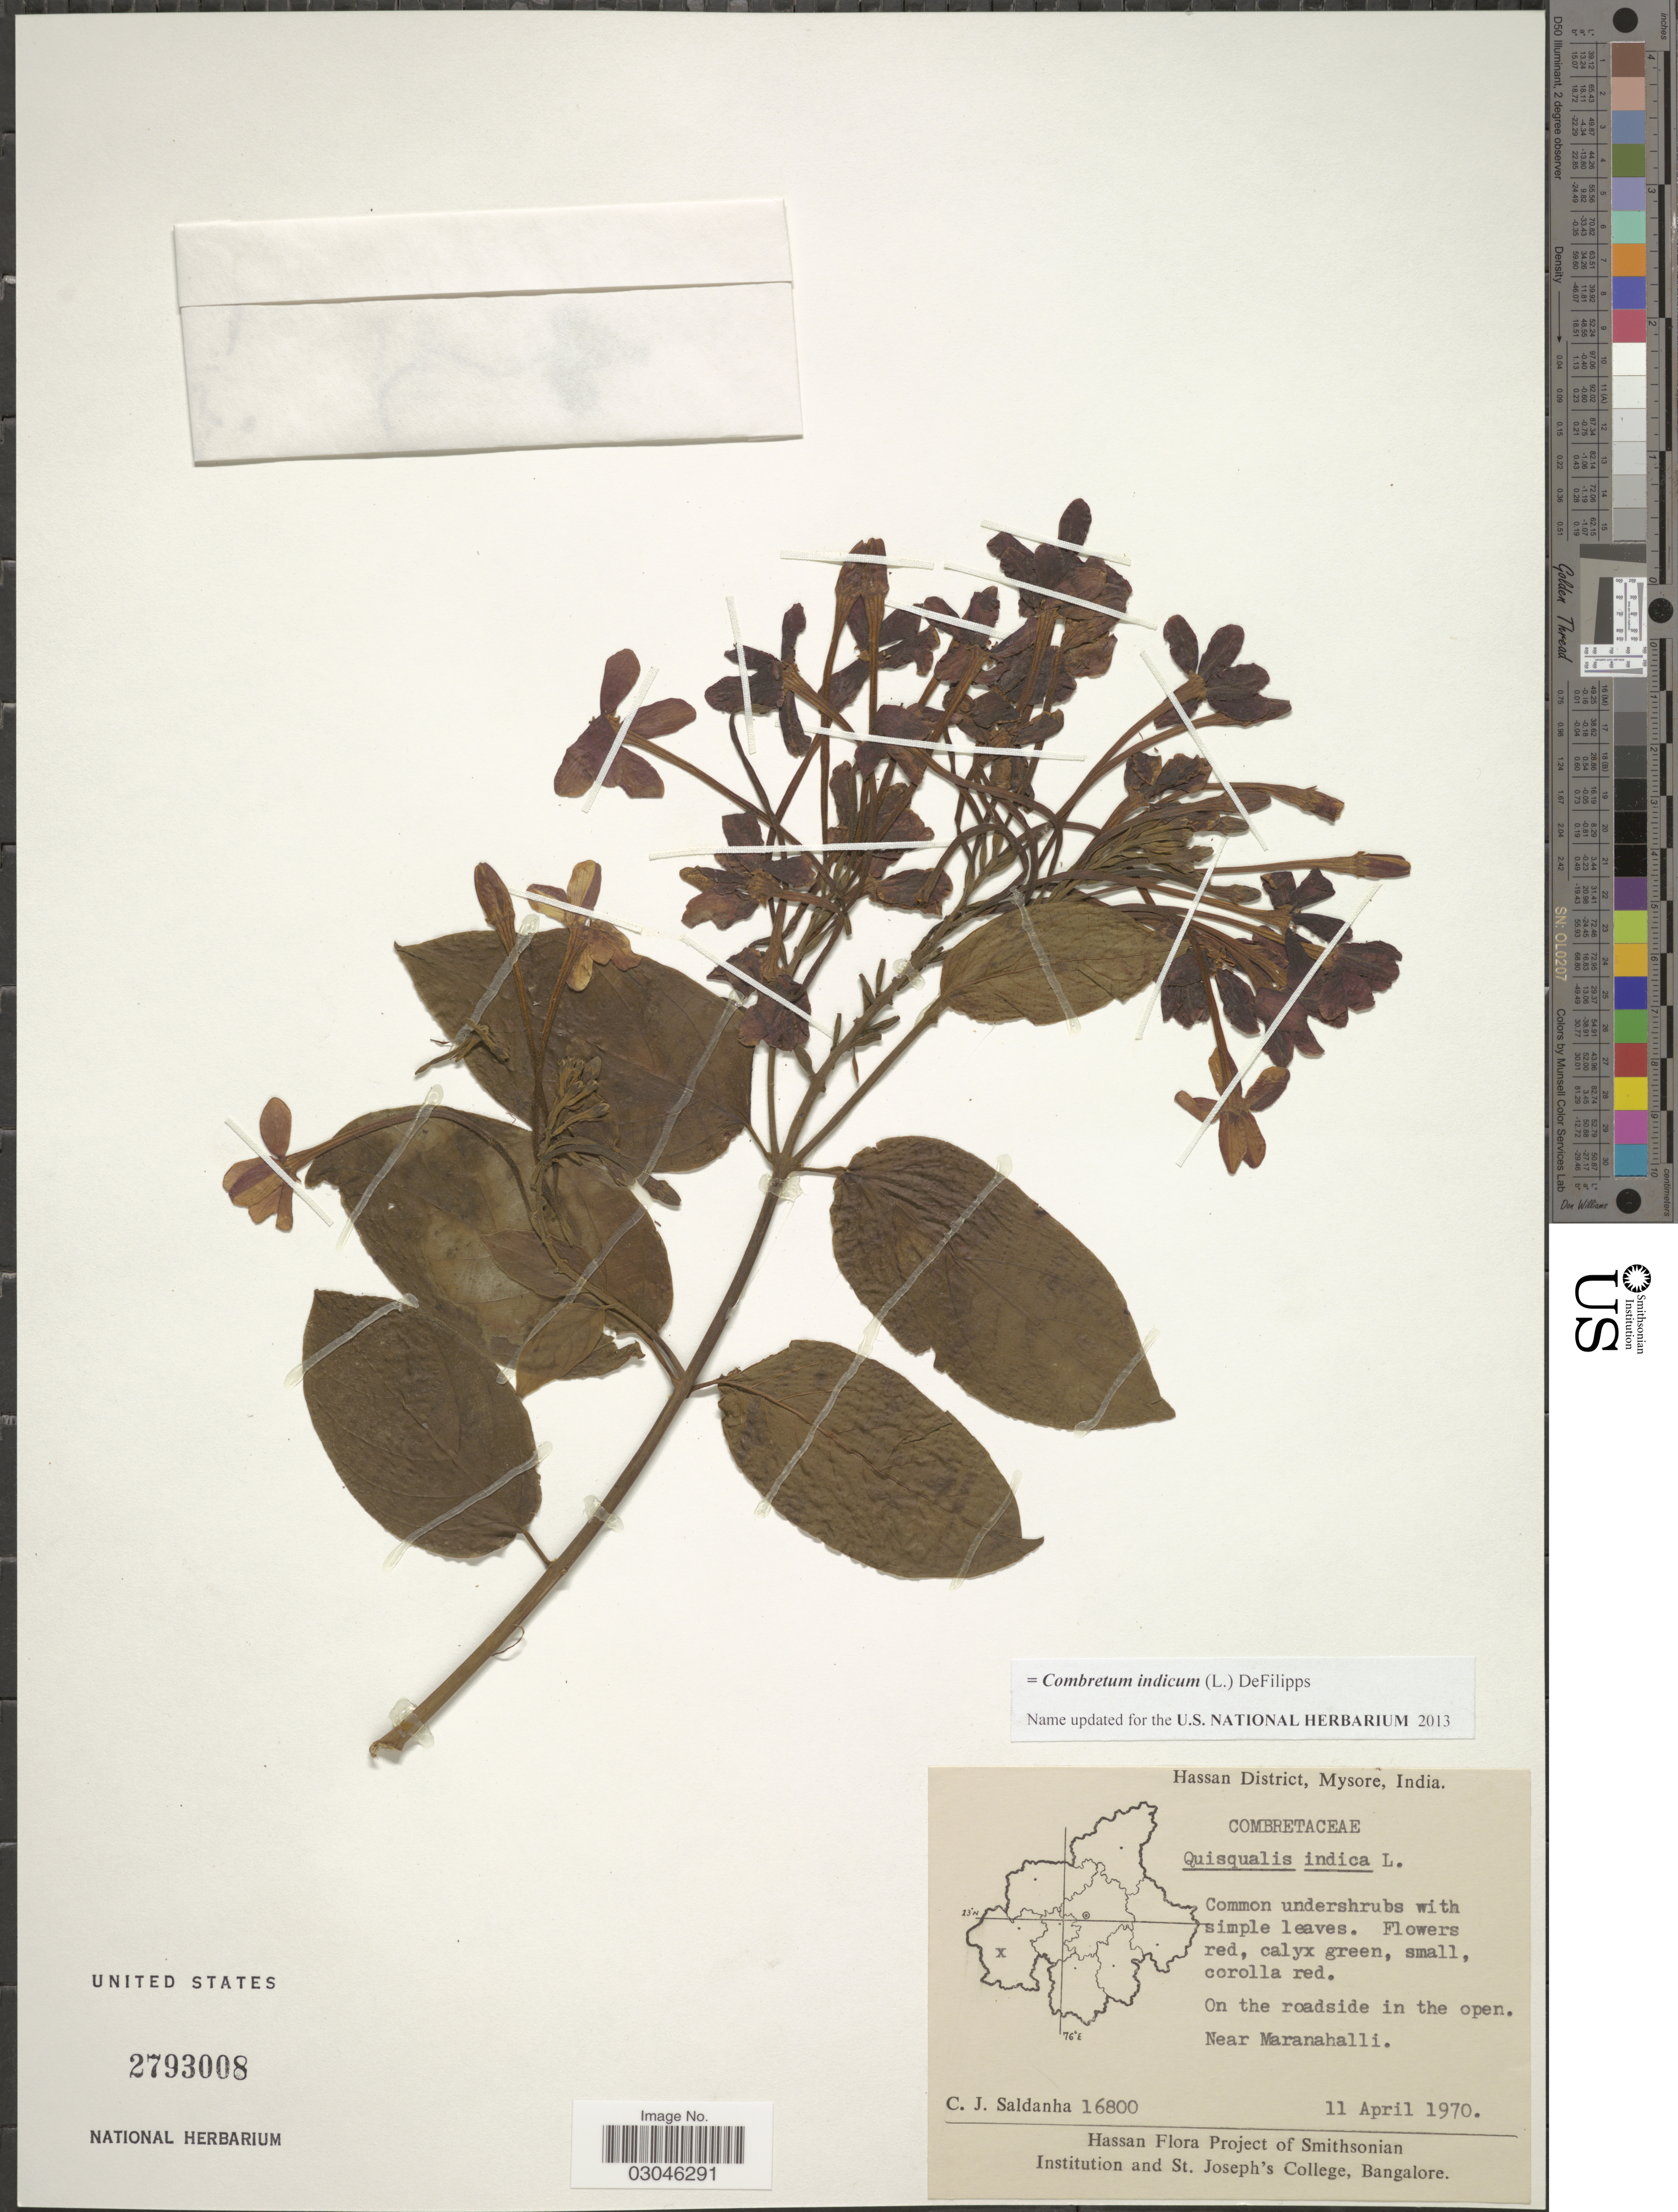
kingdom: Plantae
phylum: Tracheophyta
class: Magnoliopsida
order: Myrtales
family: Combretaceae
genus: Combretum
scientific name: Combretum indicum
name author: (L.) DeFilipps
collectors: C. J. Saldanha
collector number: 16800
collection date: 1970-04-11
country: India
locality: Hassan District, Mysore. Near Maranahalli.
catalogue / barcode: US 2793008